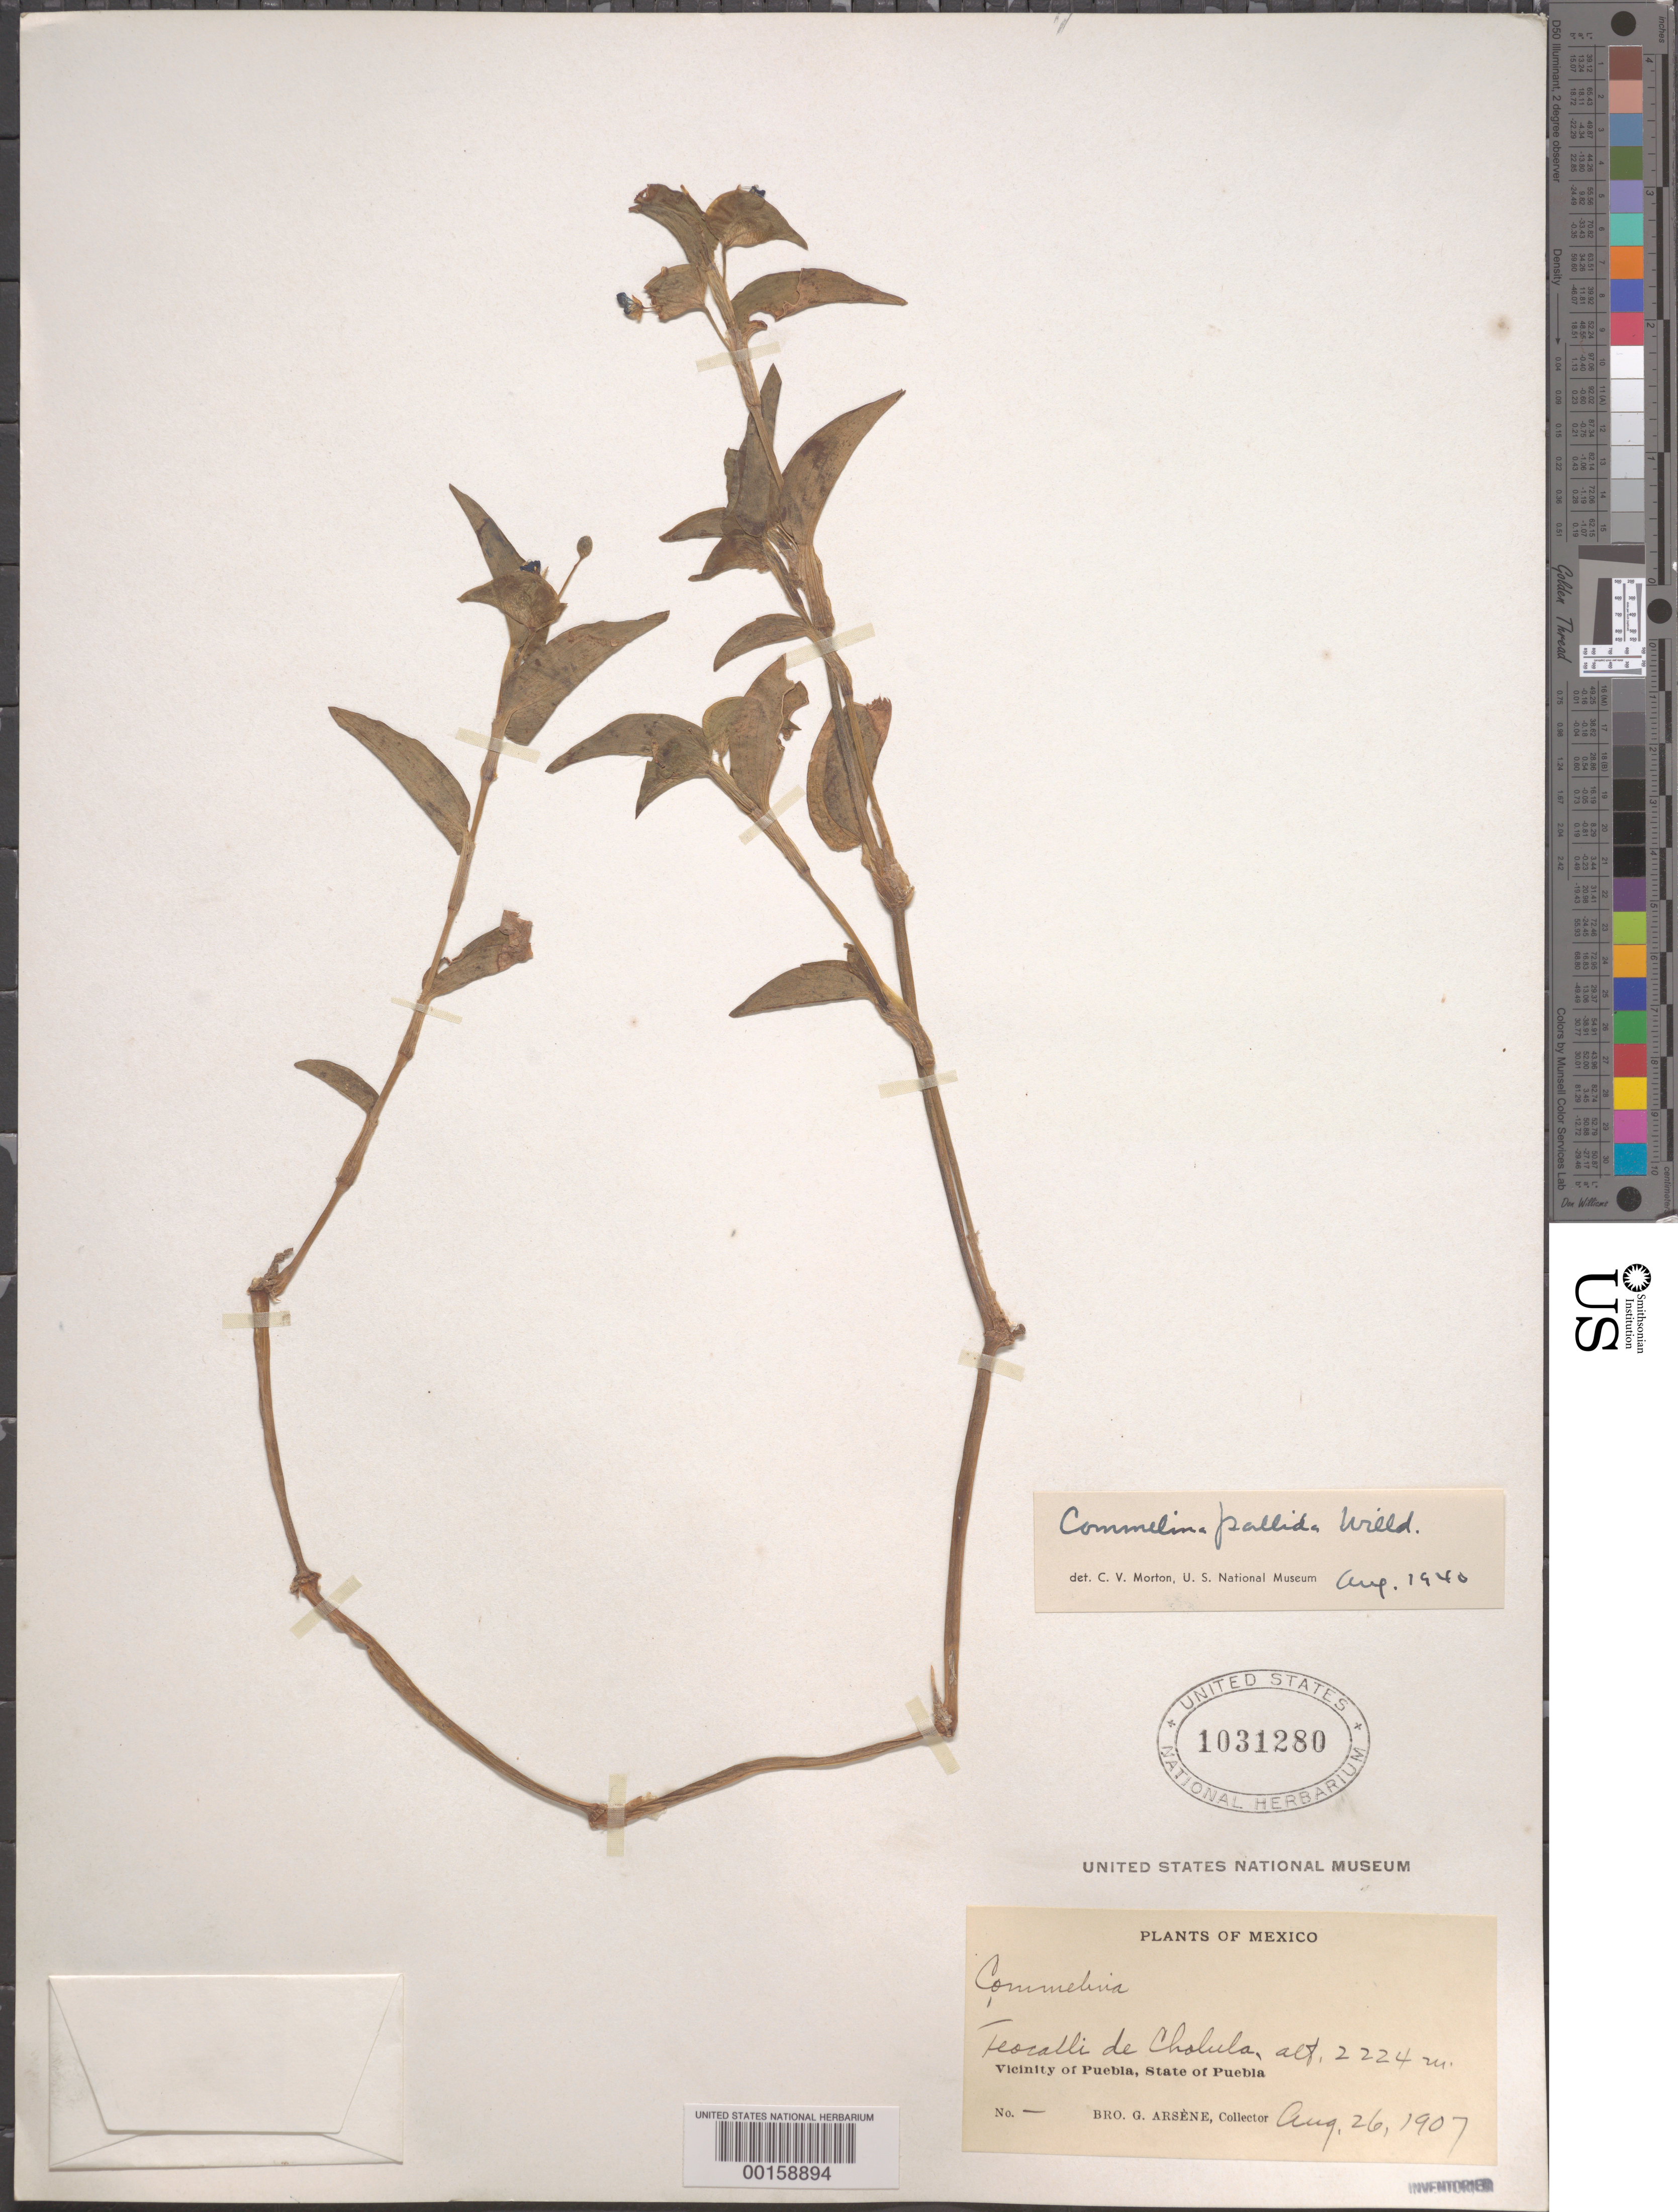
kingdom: Plantae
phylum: Tracheophyta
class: Liliopsida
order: Commelinales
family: Commelinaceae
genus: Commelina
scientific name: Commelina pallida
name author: Willd.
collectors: Bro. G. Arsène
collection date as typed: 26 Aug 1907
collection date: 1907-08-26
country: Mexico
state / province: Puebla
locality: Teocalli de chalula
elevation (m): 2224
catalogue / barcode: US 1031280